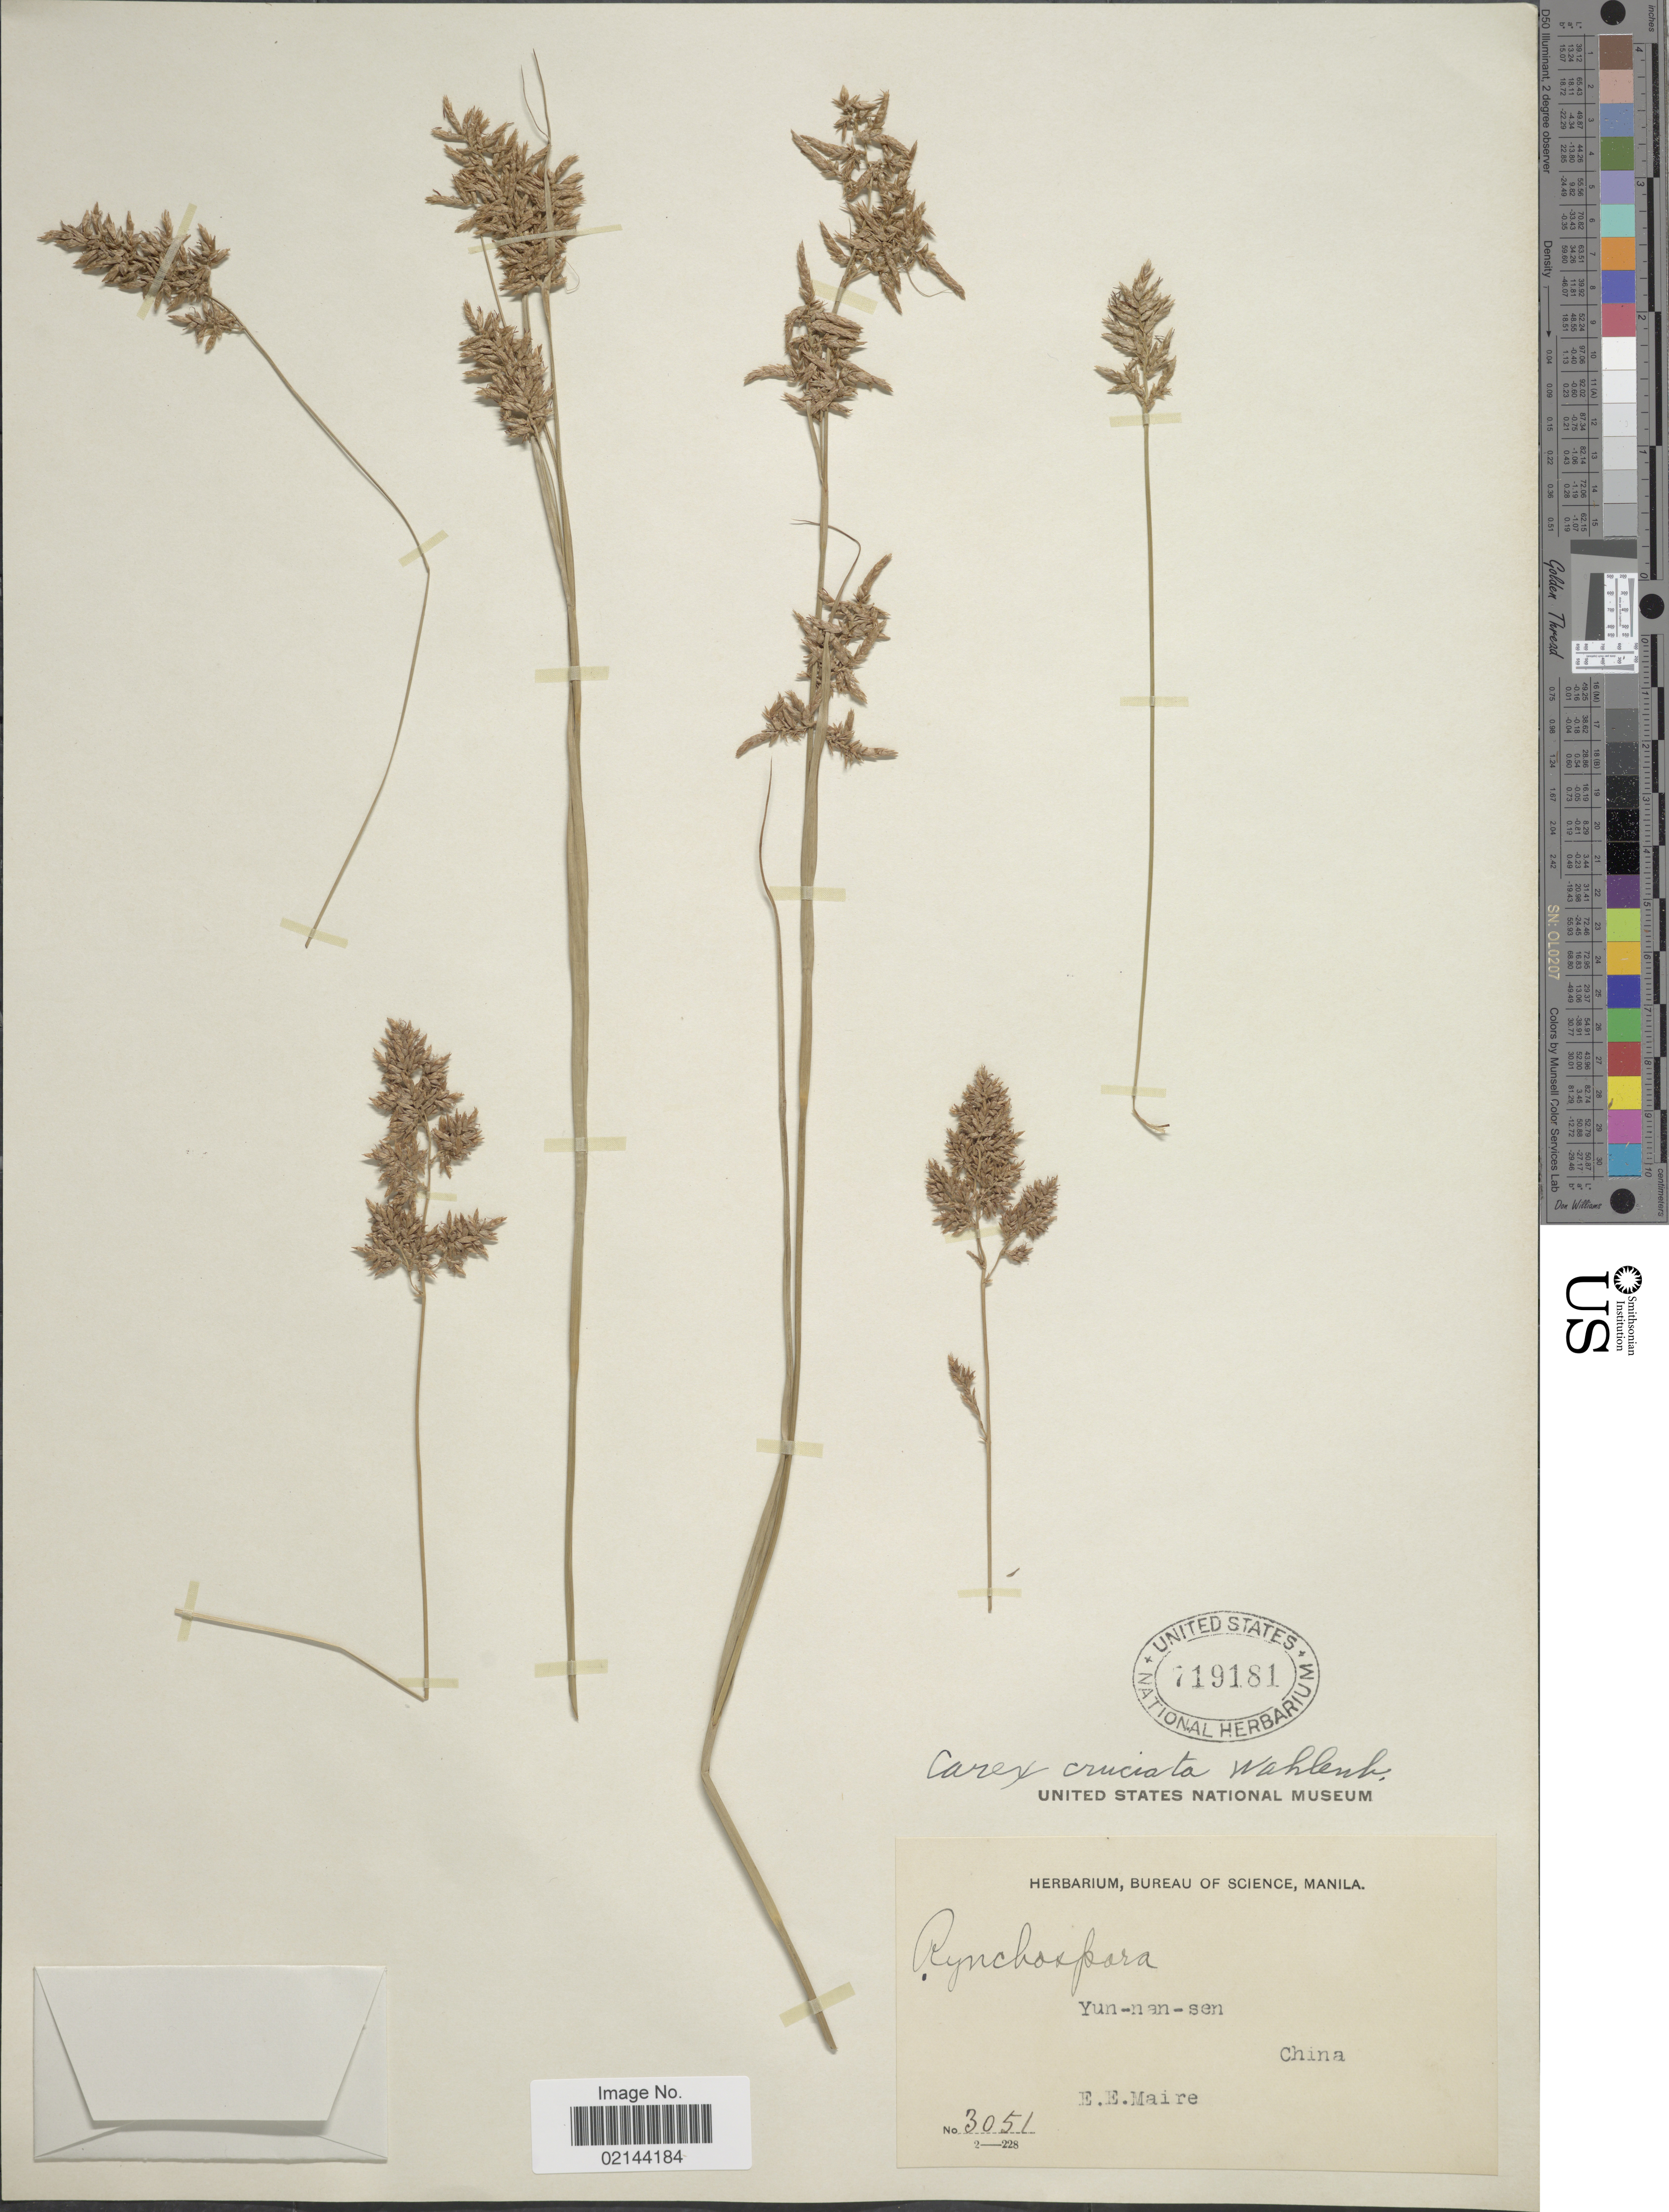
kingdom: Plantae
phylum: Tracheophyta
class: Liliopsida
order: Poales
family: Cyperaceae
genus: Carex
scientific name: Carex cruciata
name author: Wahlenb.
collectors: E. E. Maire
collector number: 3051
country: China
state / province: Yunnan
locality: Yun-nan-sen, China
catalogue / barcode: US 719181